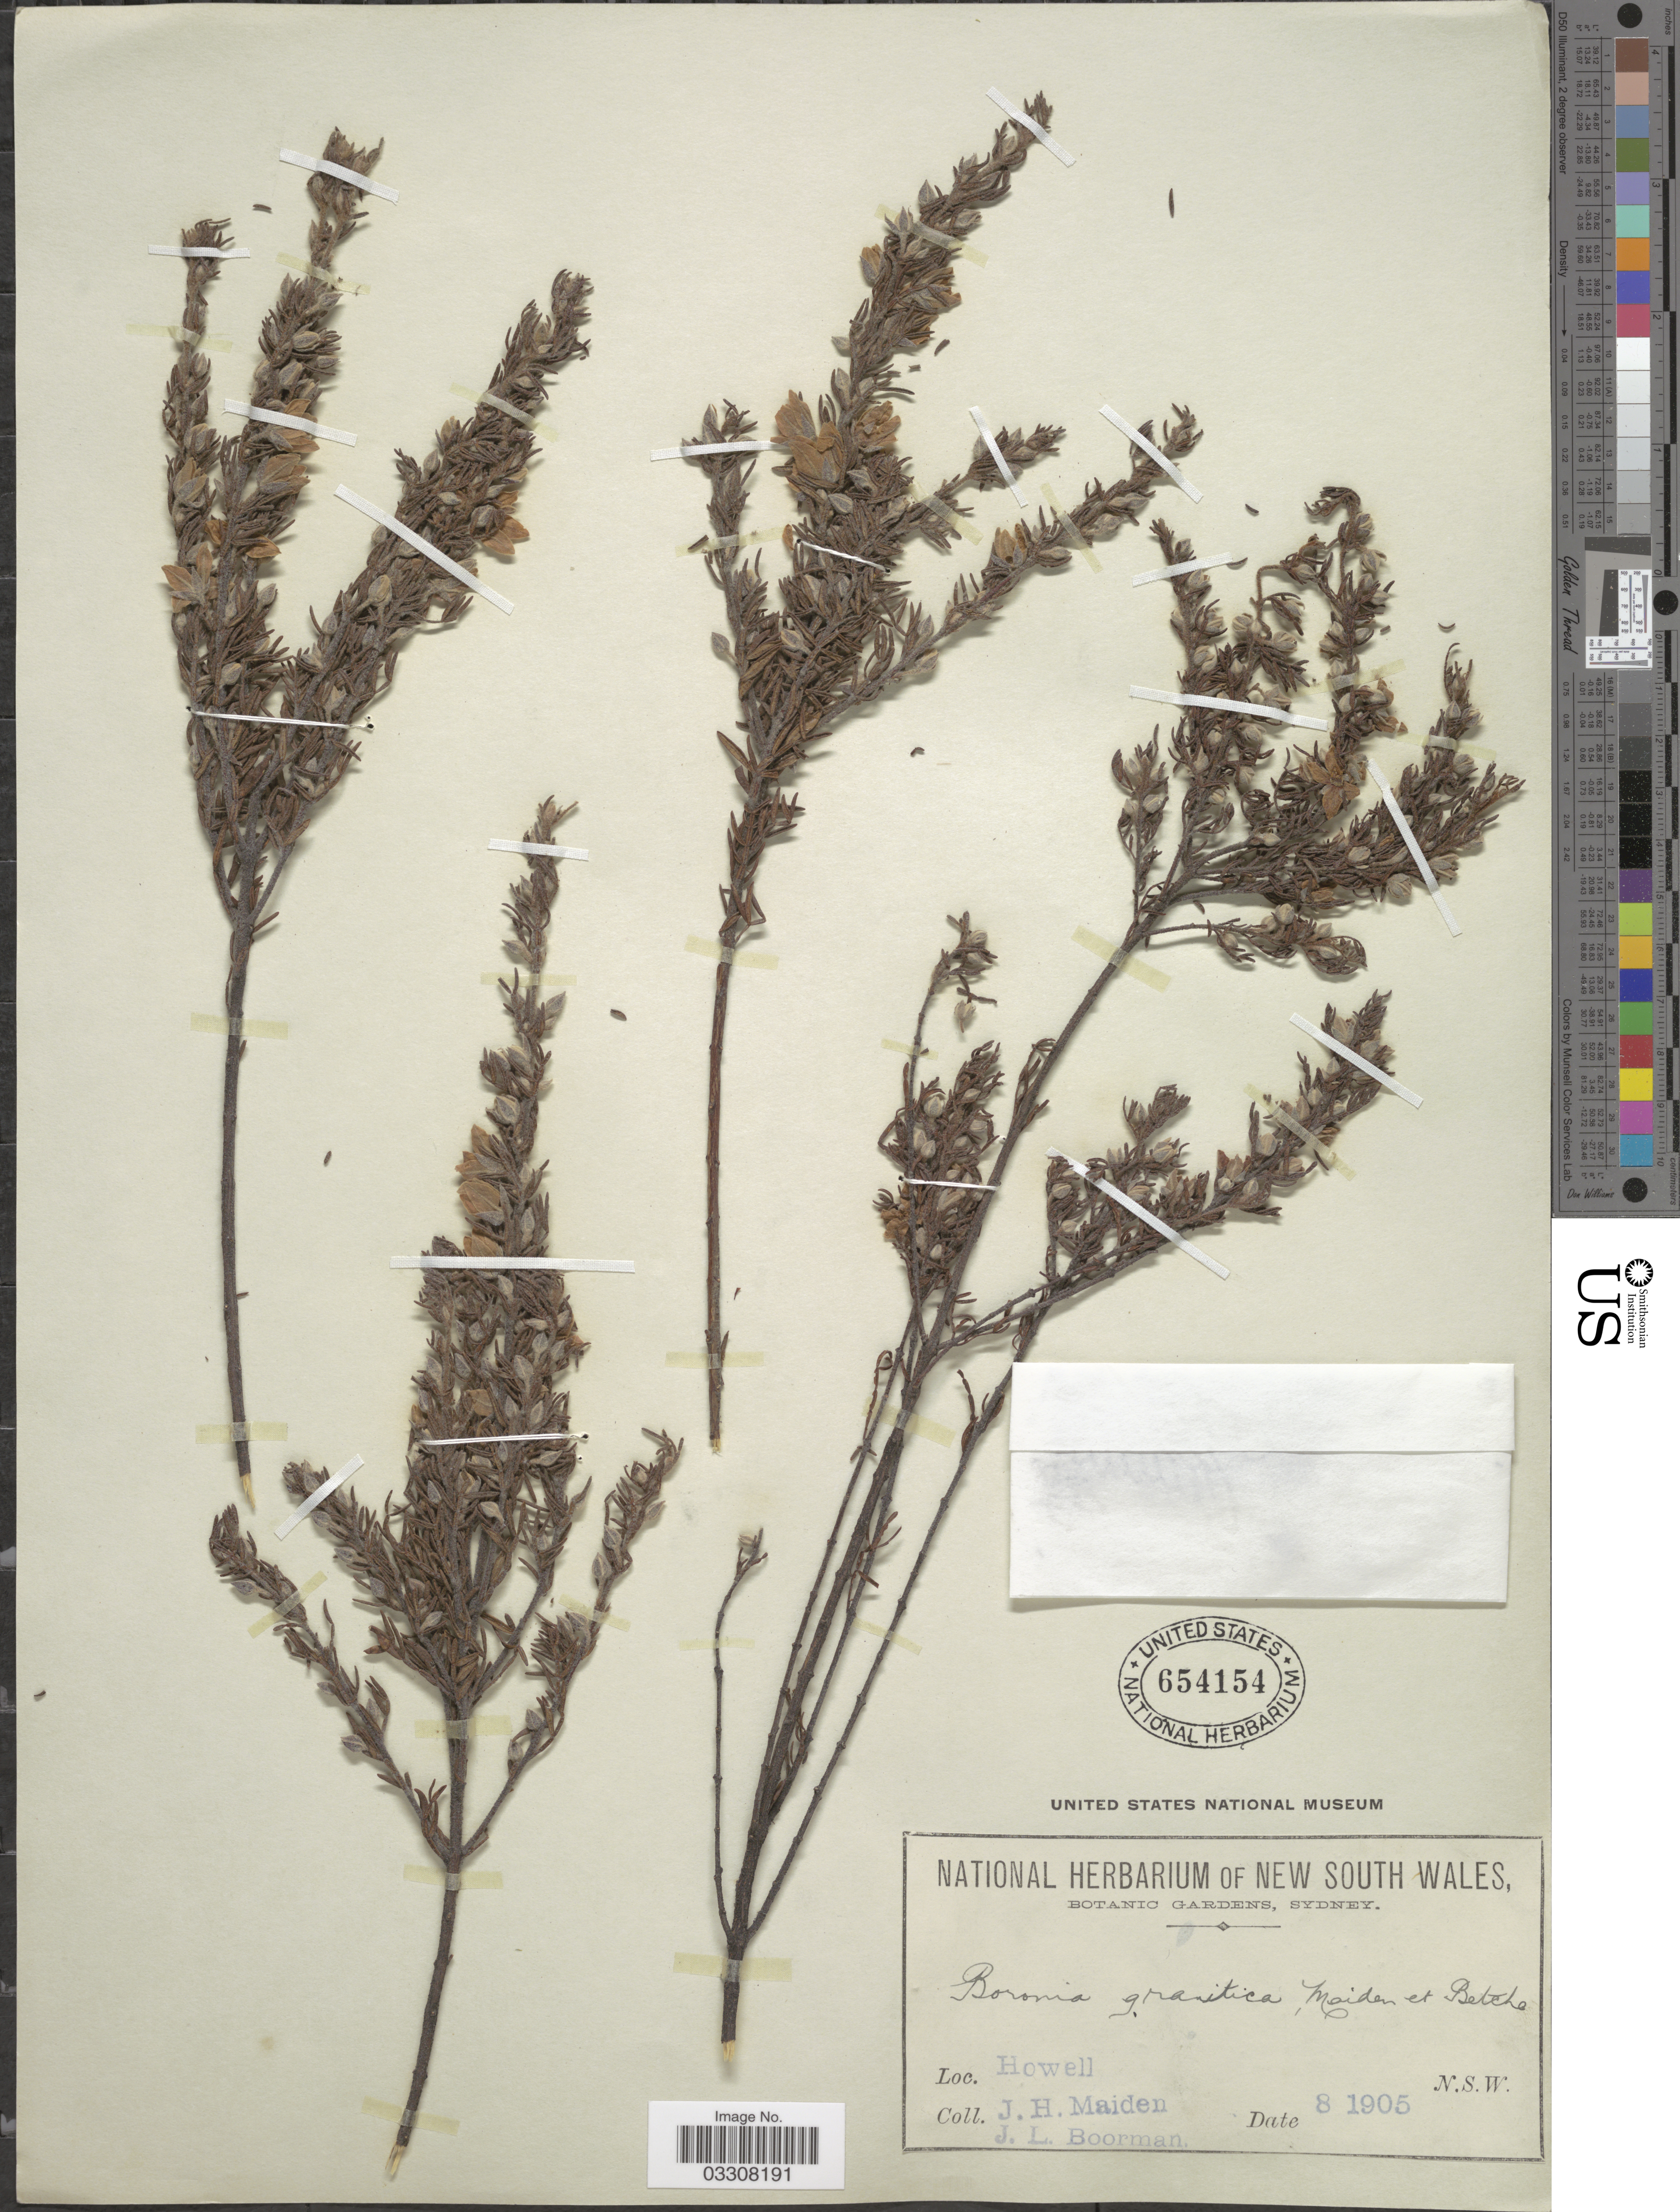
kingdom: Plantae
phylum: Tracheophyta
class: Magnoliopsida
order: Sapindales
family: Rutaceae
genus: Boronia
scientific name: Boronia granitica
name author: Maiden & Betche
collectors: J. Maiden & J. Boorman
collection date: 1905-08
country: Australia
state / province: New South Wales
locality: Howell. N.S.W.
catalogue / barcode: US 654154